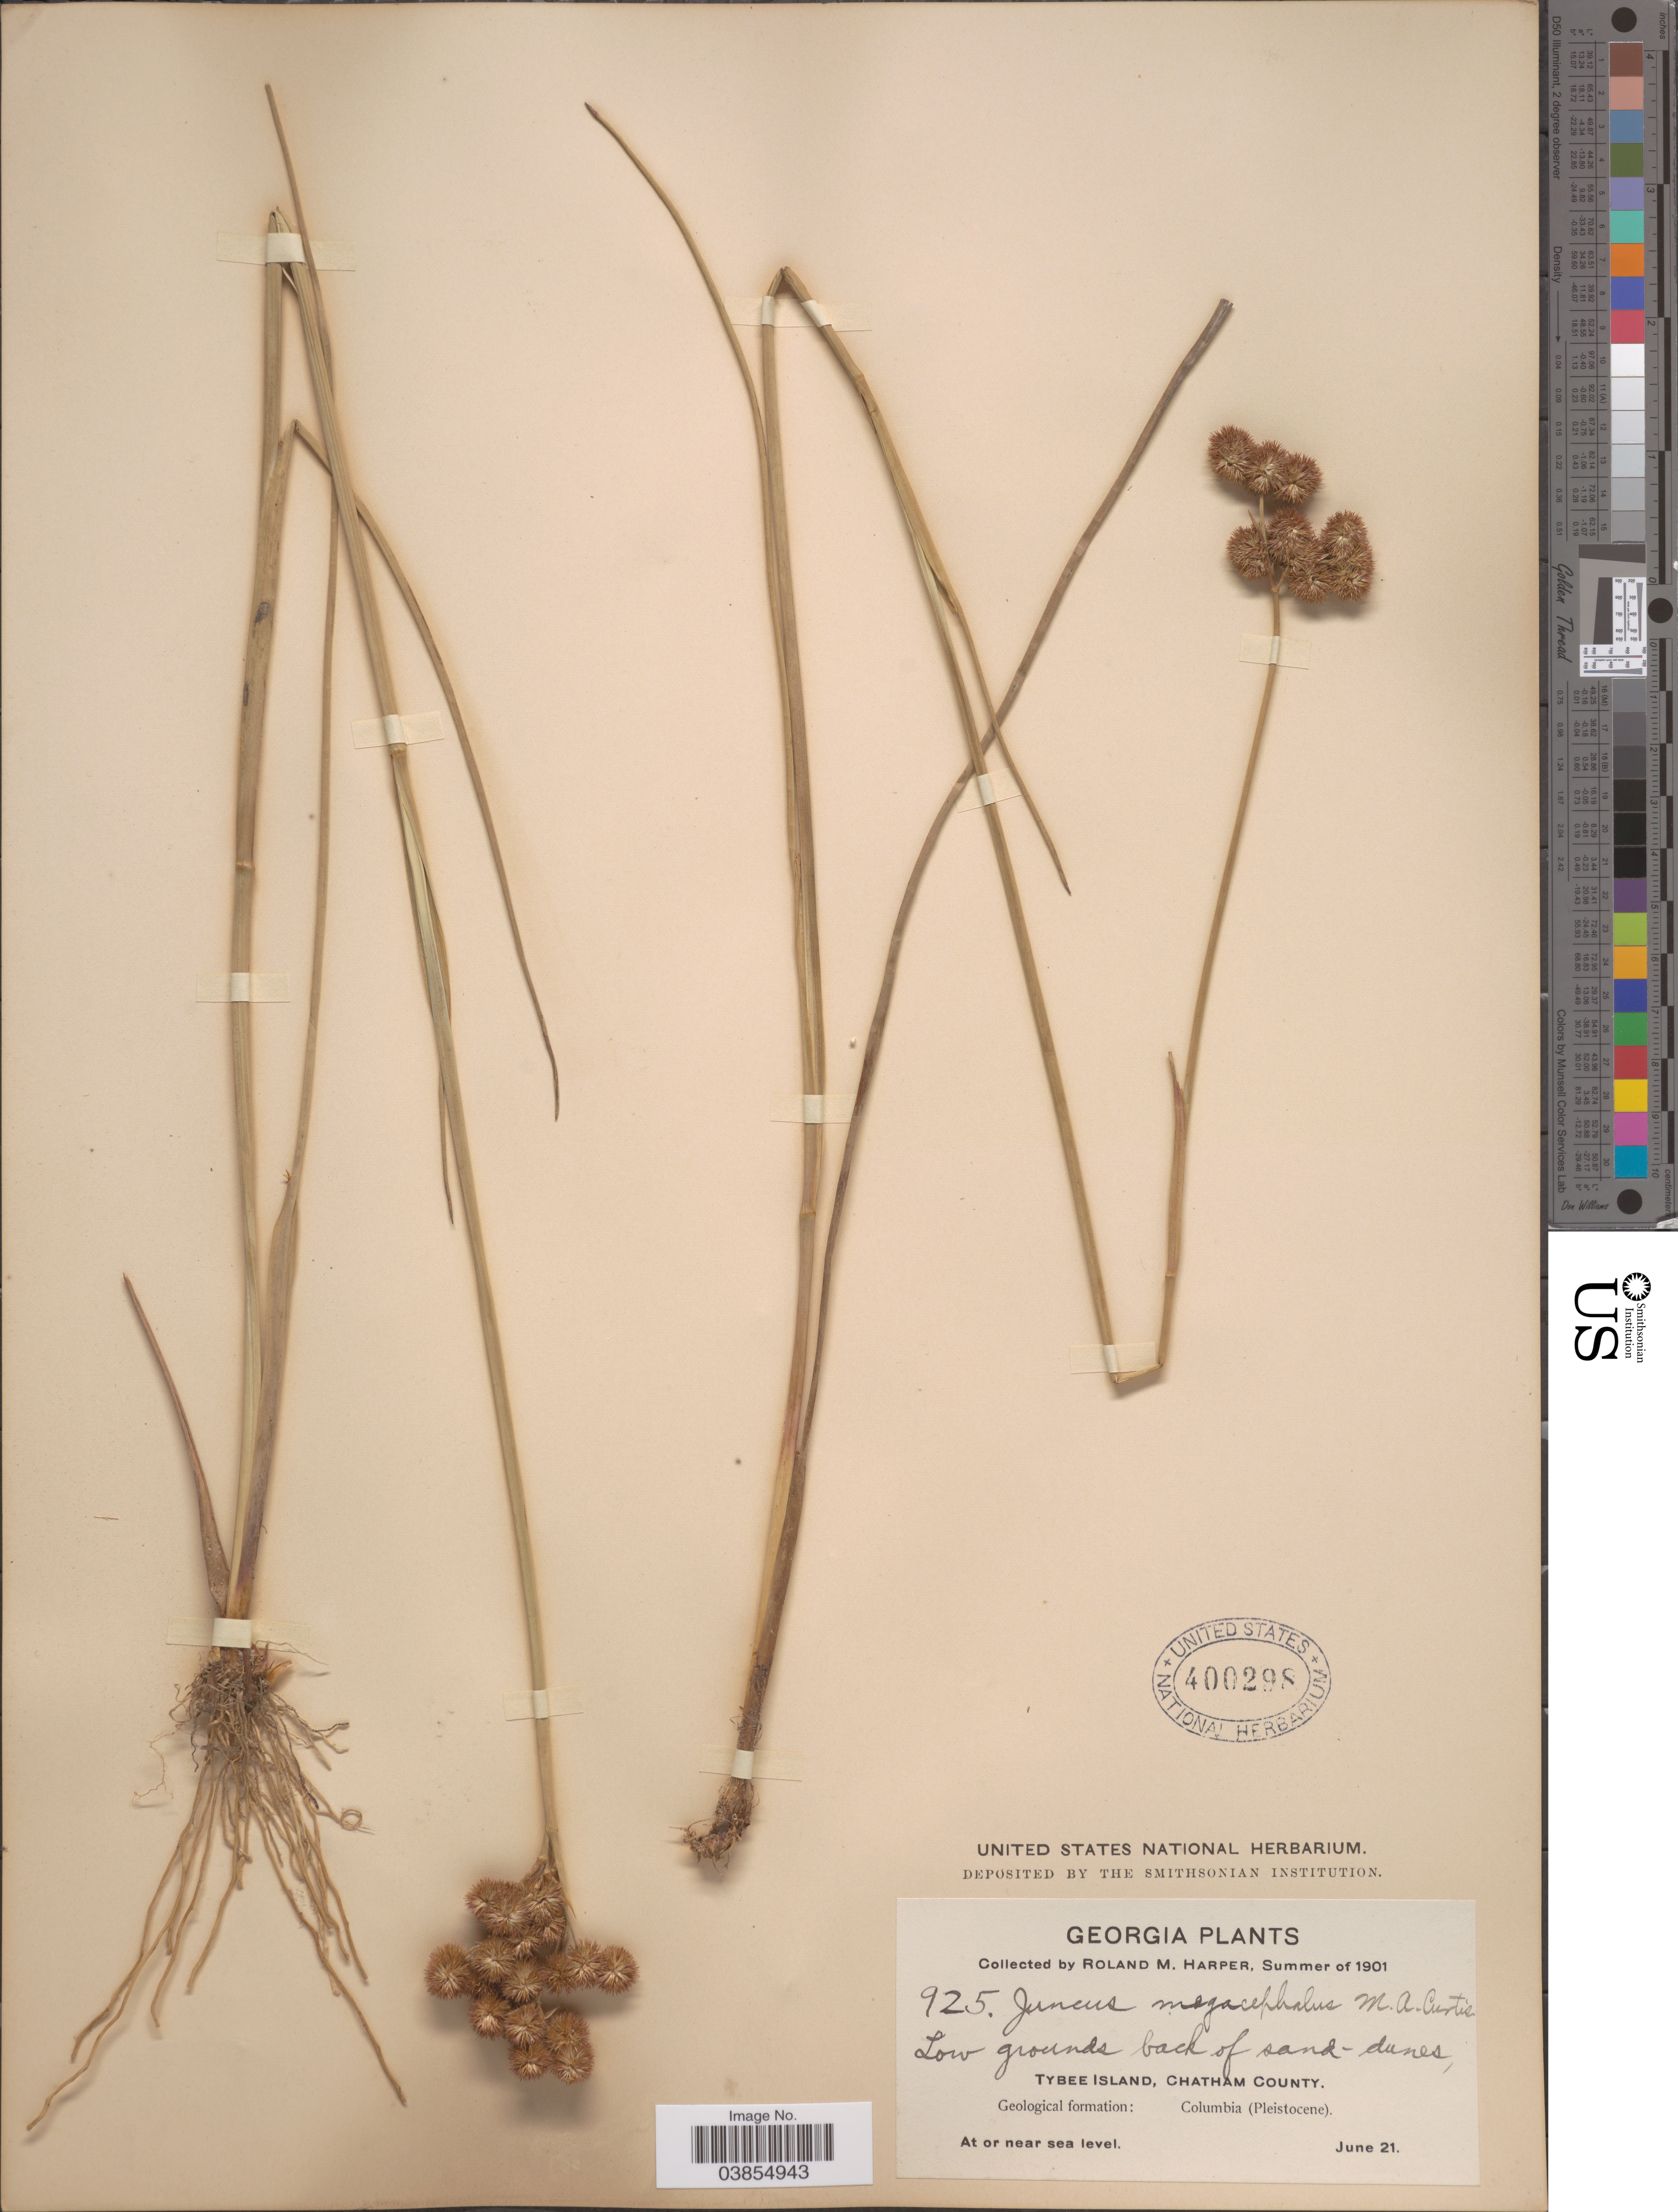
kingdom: Plantae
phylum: Tracheophyta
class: Liliopsida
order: Poales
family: Juncaceae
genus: Juncus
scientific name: Juncus megacephalus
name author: M.A. Curtis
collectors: R. M. Harper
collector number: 925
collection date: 1901-06-21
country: United States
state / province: Georgia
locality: Low grounds back of sand-dunes, Tybee Island, Chatham County. Geological formation: Columbia (Pleistocene).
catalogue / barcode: US 400298